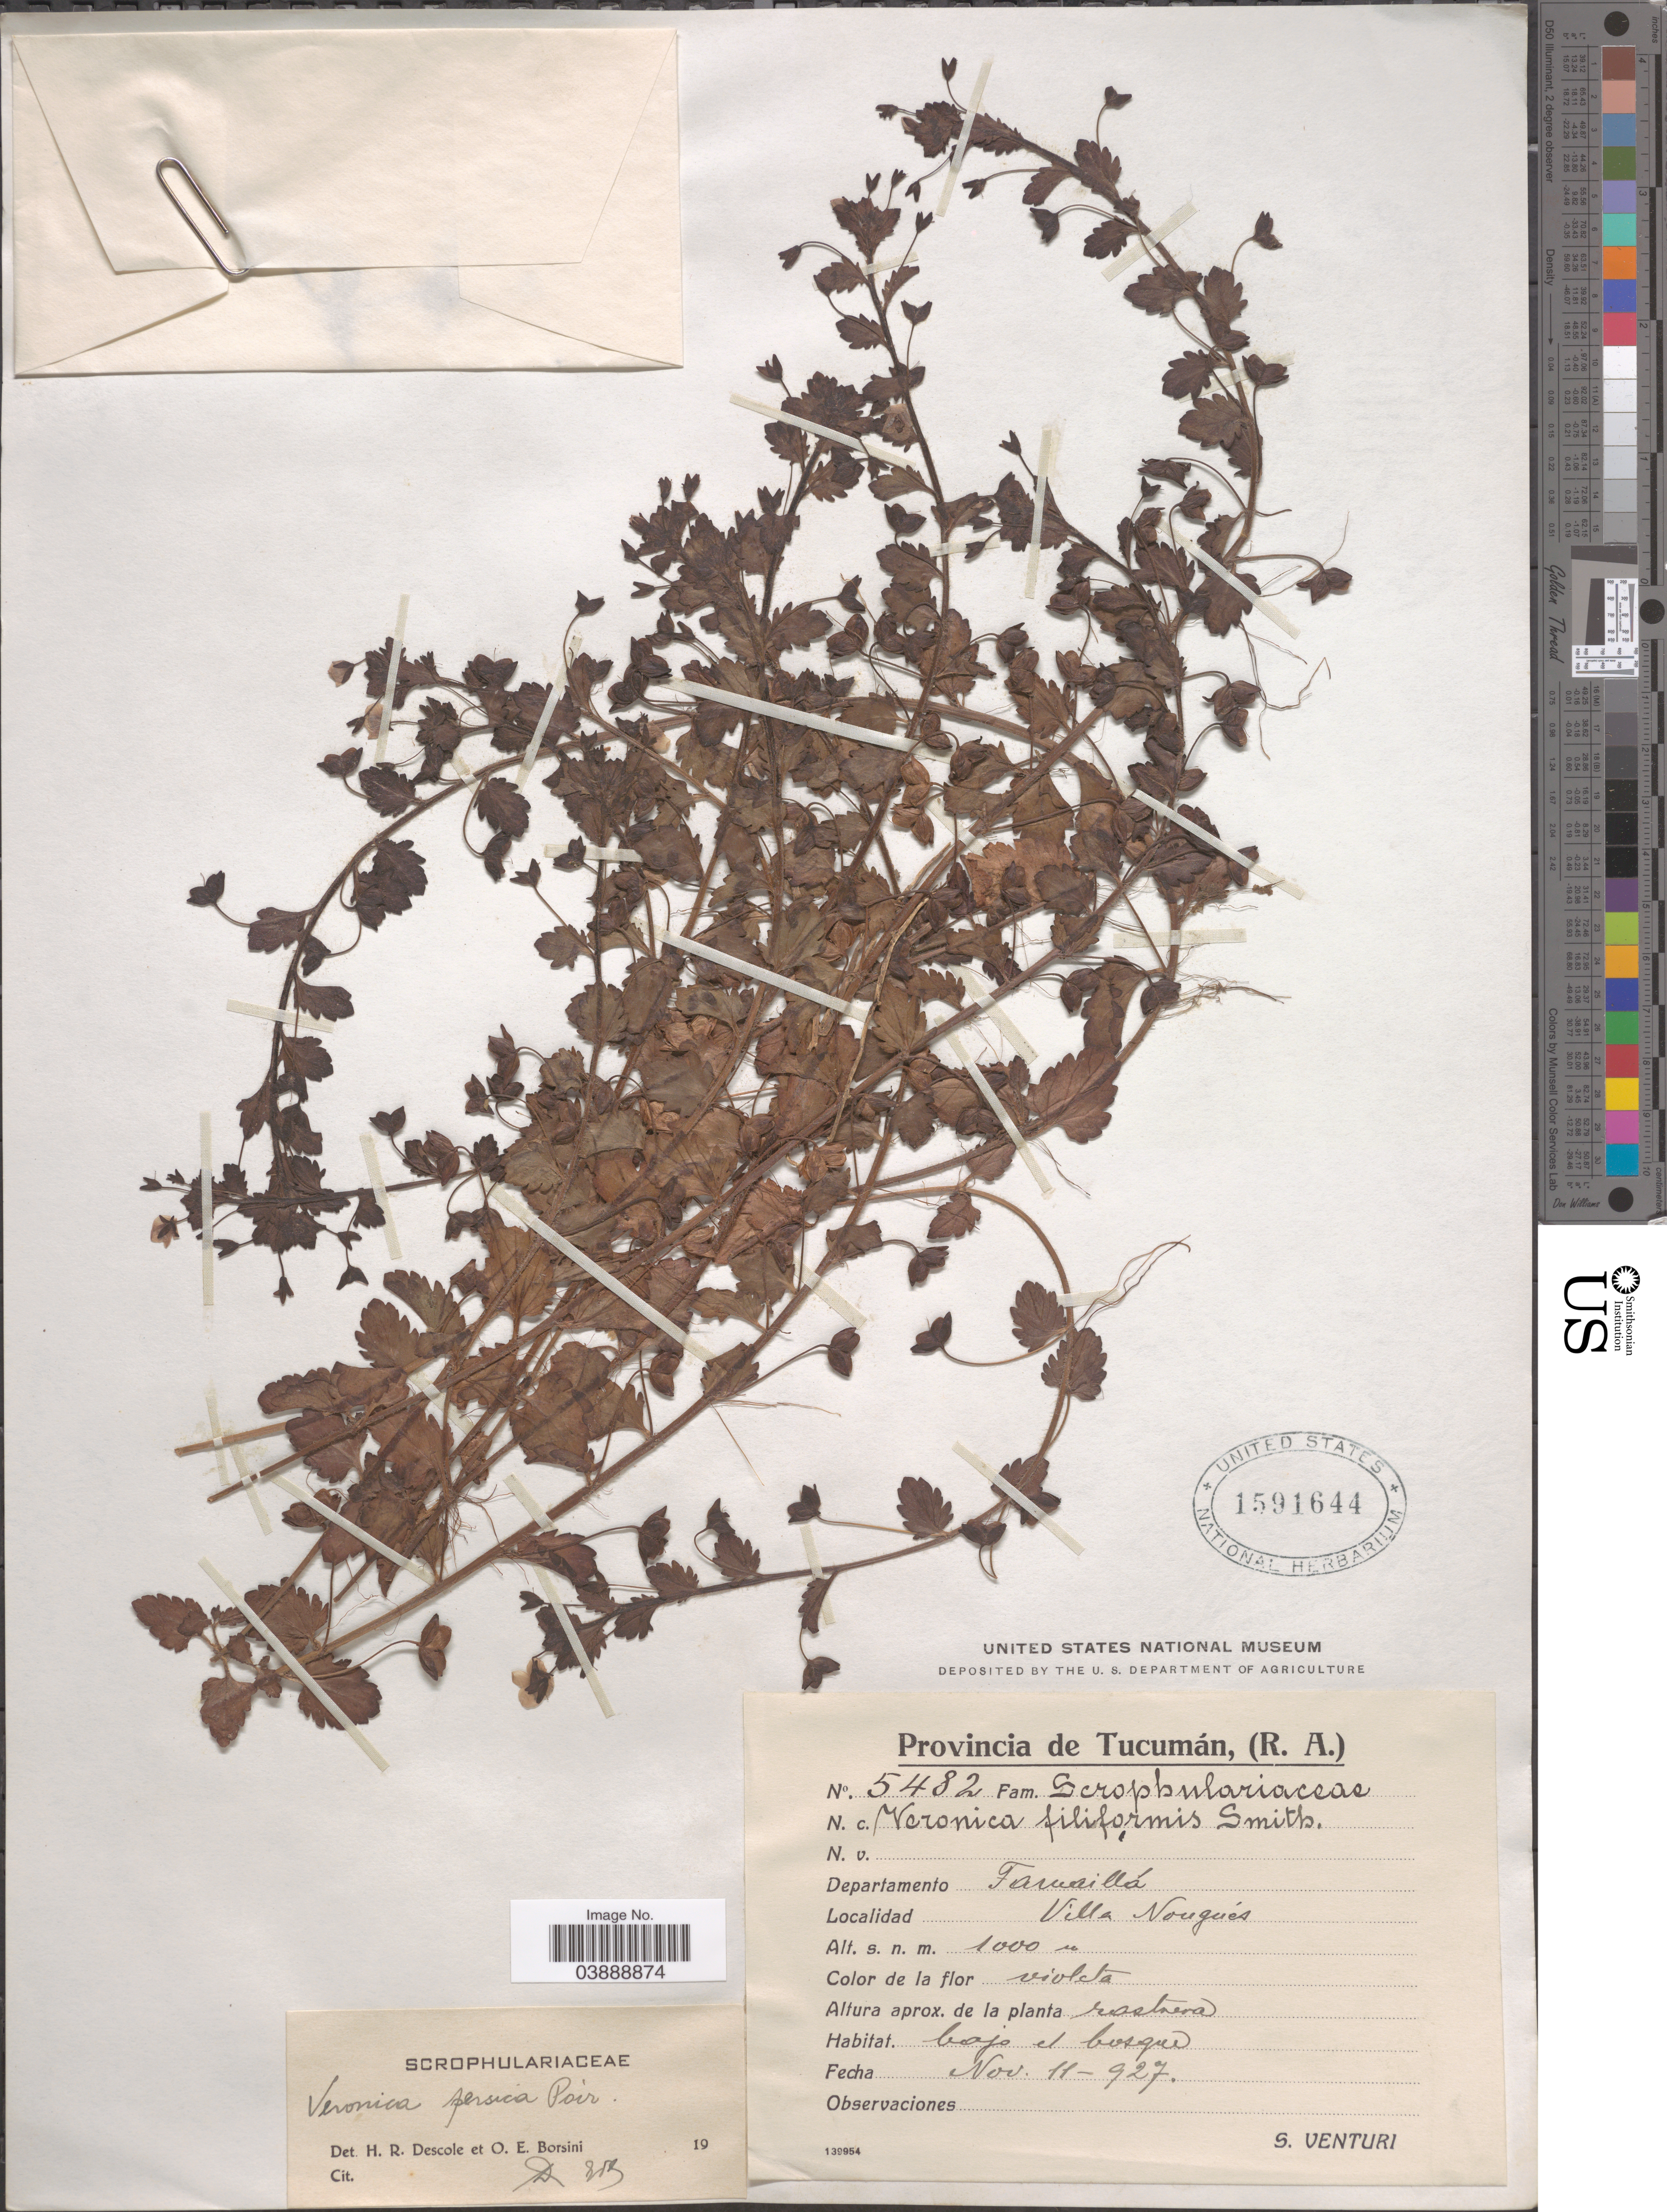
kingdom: Plantae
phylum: Tracheophyta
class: Magnoliopsida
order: Lamiales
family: Plantaginaceae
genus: Veronica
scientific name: Veronica persica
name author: Poir.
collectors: S. Venturi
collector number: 5482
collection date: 1927-11-11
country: Argentina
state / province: Tucuman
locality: Departamento Famaillá. Villa Nougués.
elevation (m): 1000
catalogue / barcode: US 1591644